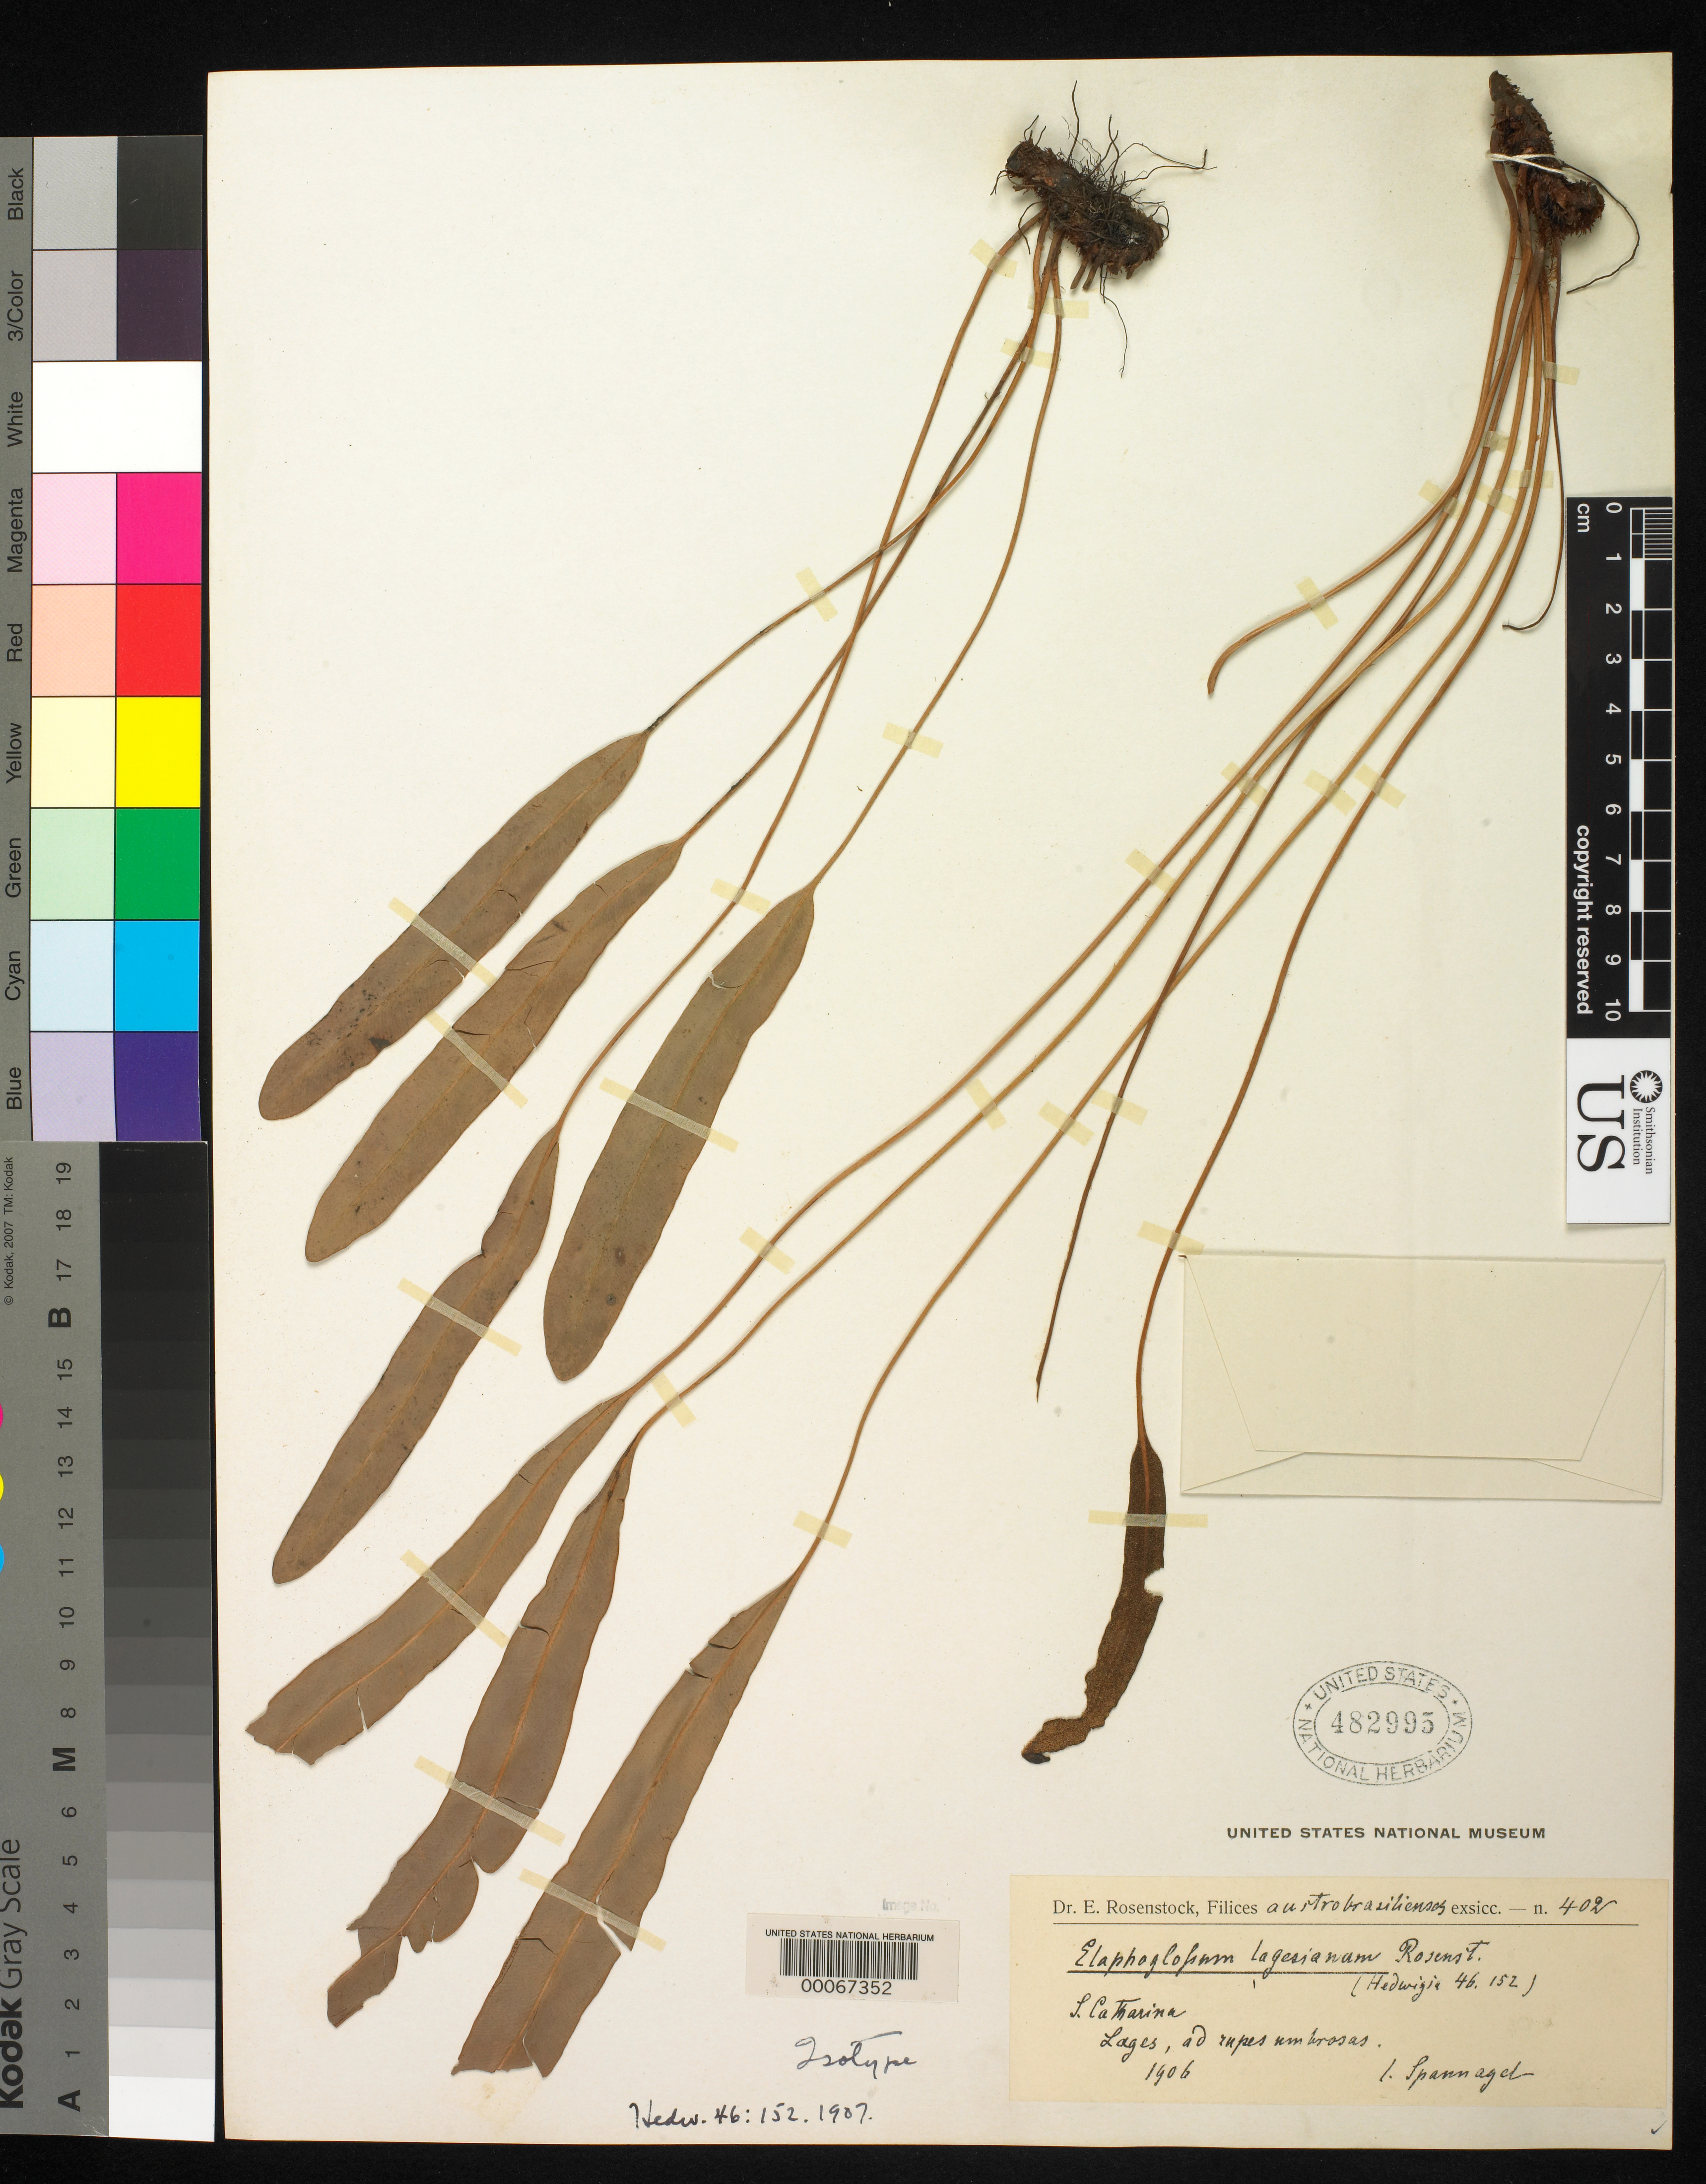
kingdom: Plantae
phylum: Tracheophyta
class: Polypodiopsida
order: Polypodiales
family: Dryopteridaceae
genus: Elaphoglossum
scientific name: Elaphoglossum lagersianum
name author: Rosenst.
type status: Type Collection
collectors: C. Spannagel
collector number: Rosenstock Exs. 402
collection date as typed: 1906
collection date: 1906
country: Brazil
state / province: Minas Gerais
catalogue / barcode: US 482995